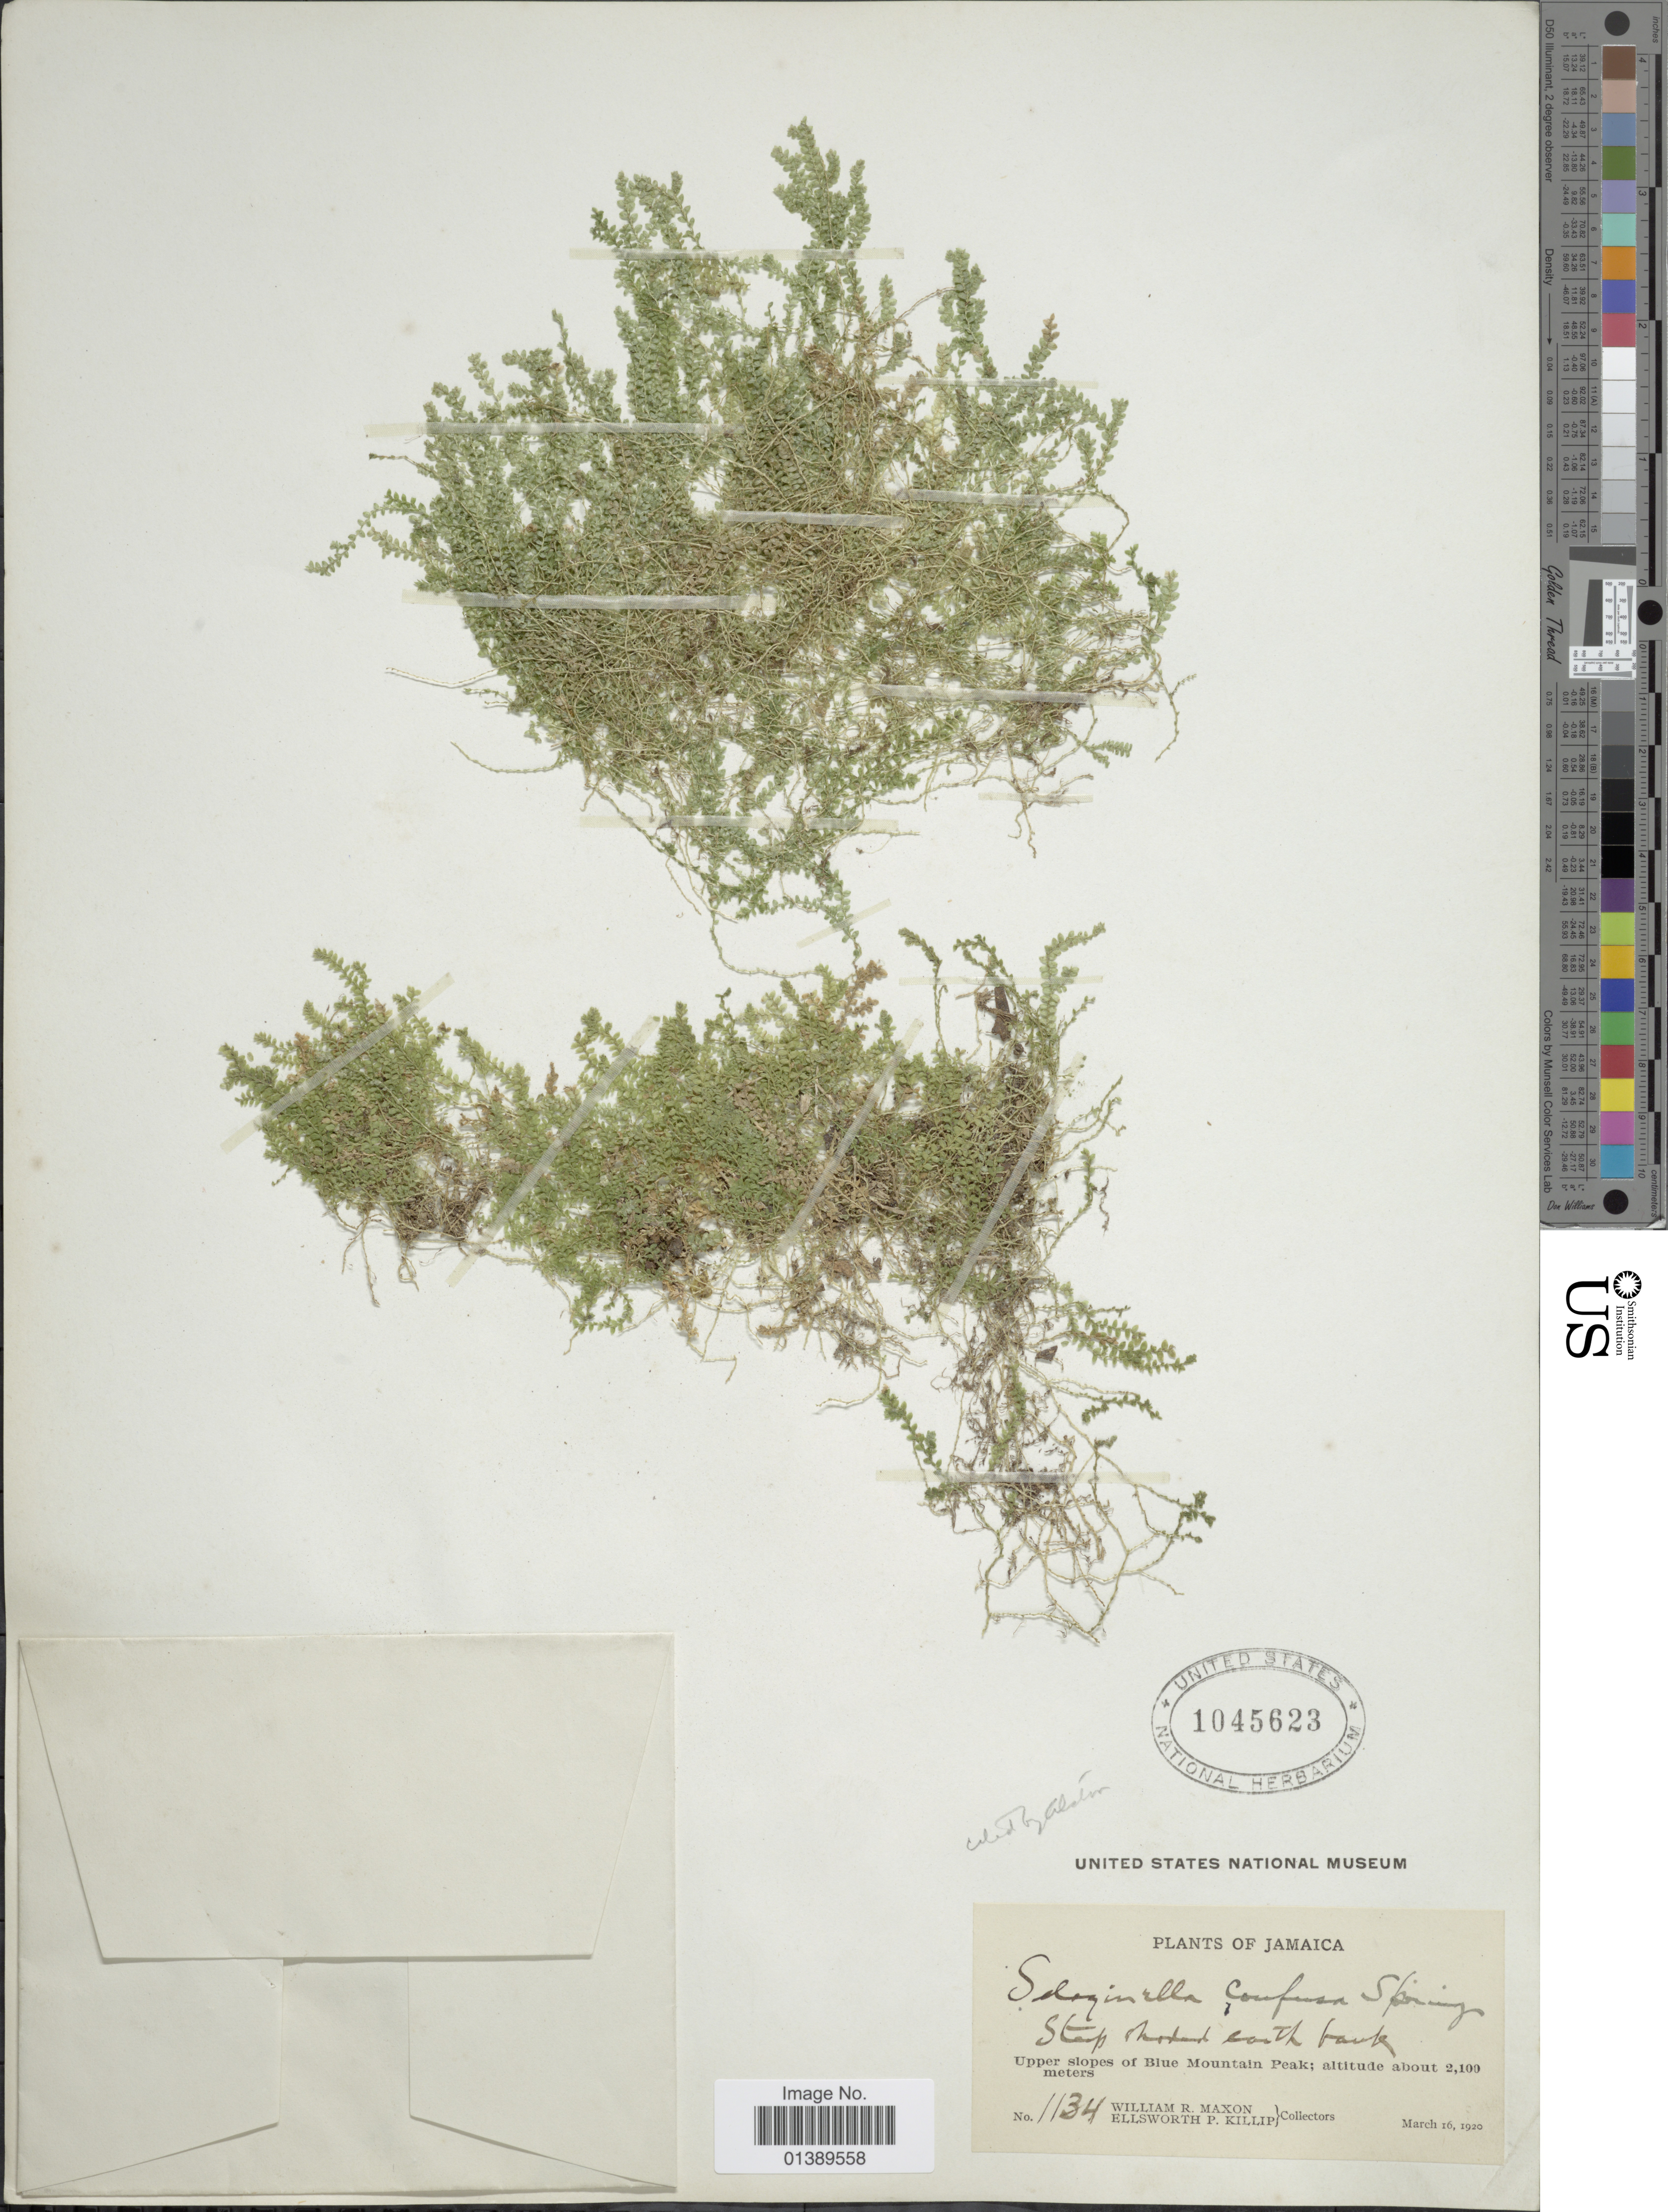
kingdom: Plantae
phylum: Tracheophyta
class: Lycopodiopsida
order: Selaginellales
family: Selaginellaceae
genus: Selaginella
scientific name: Selaginella confusa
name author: Spring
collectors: W. R. Maxon & E. P. Killip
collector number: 1134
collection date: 1920-03-16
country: Jamaica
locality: Upper slopes of Blue Mountain Peak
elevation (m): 2100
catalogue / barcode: US 1045623